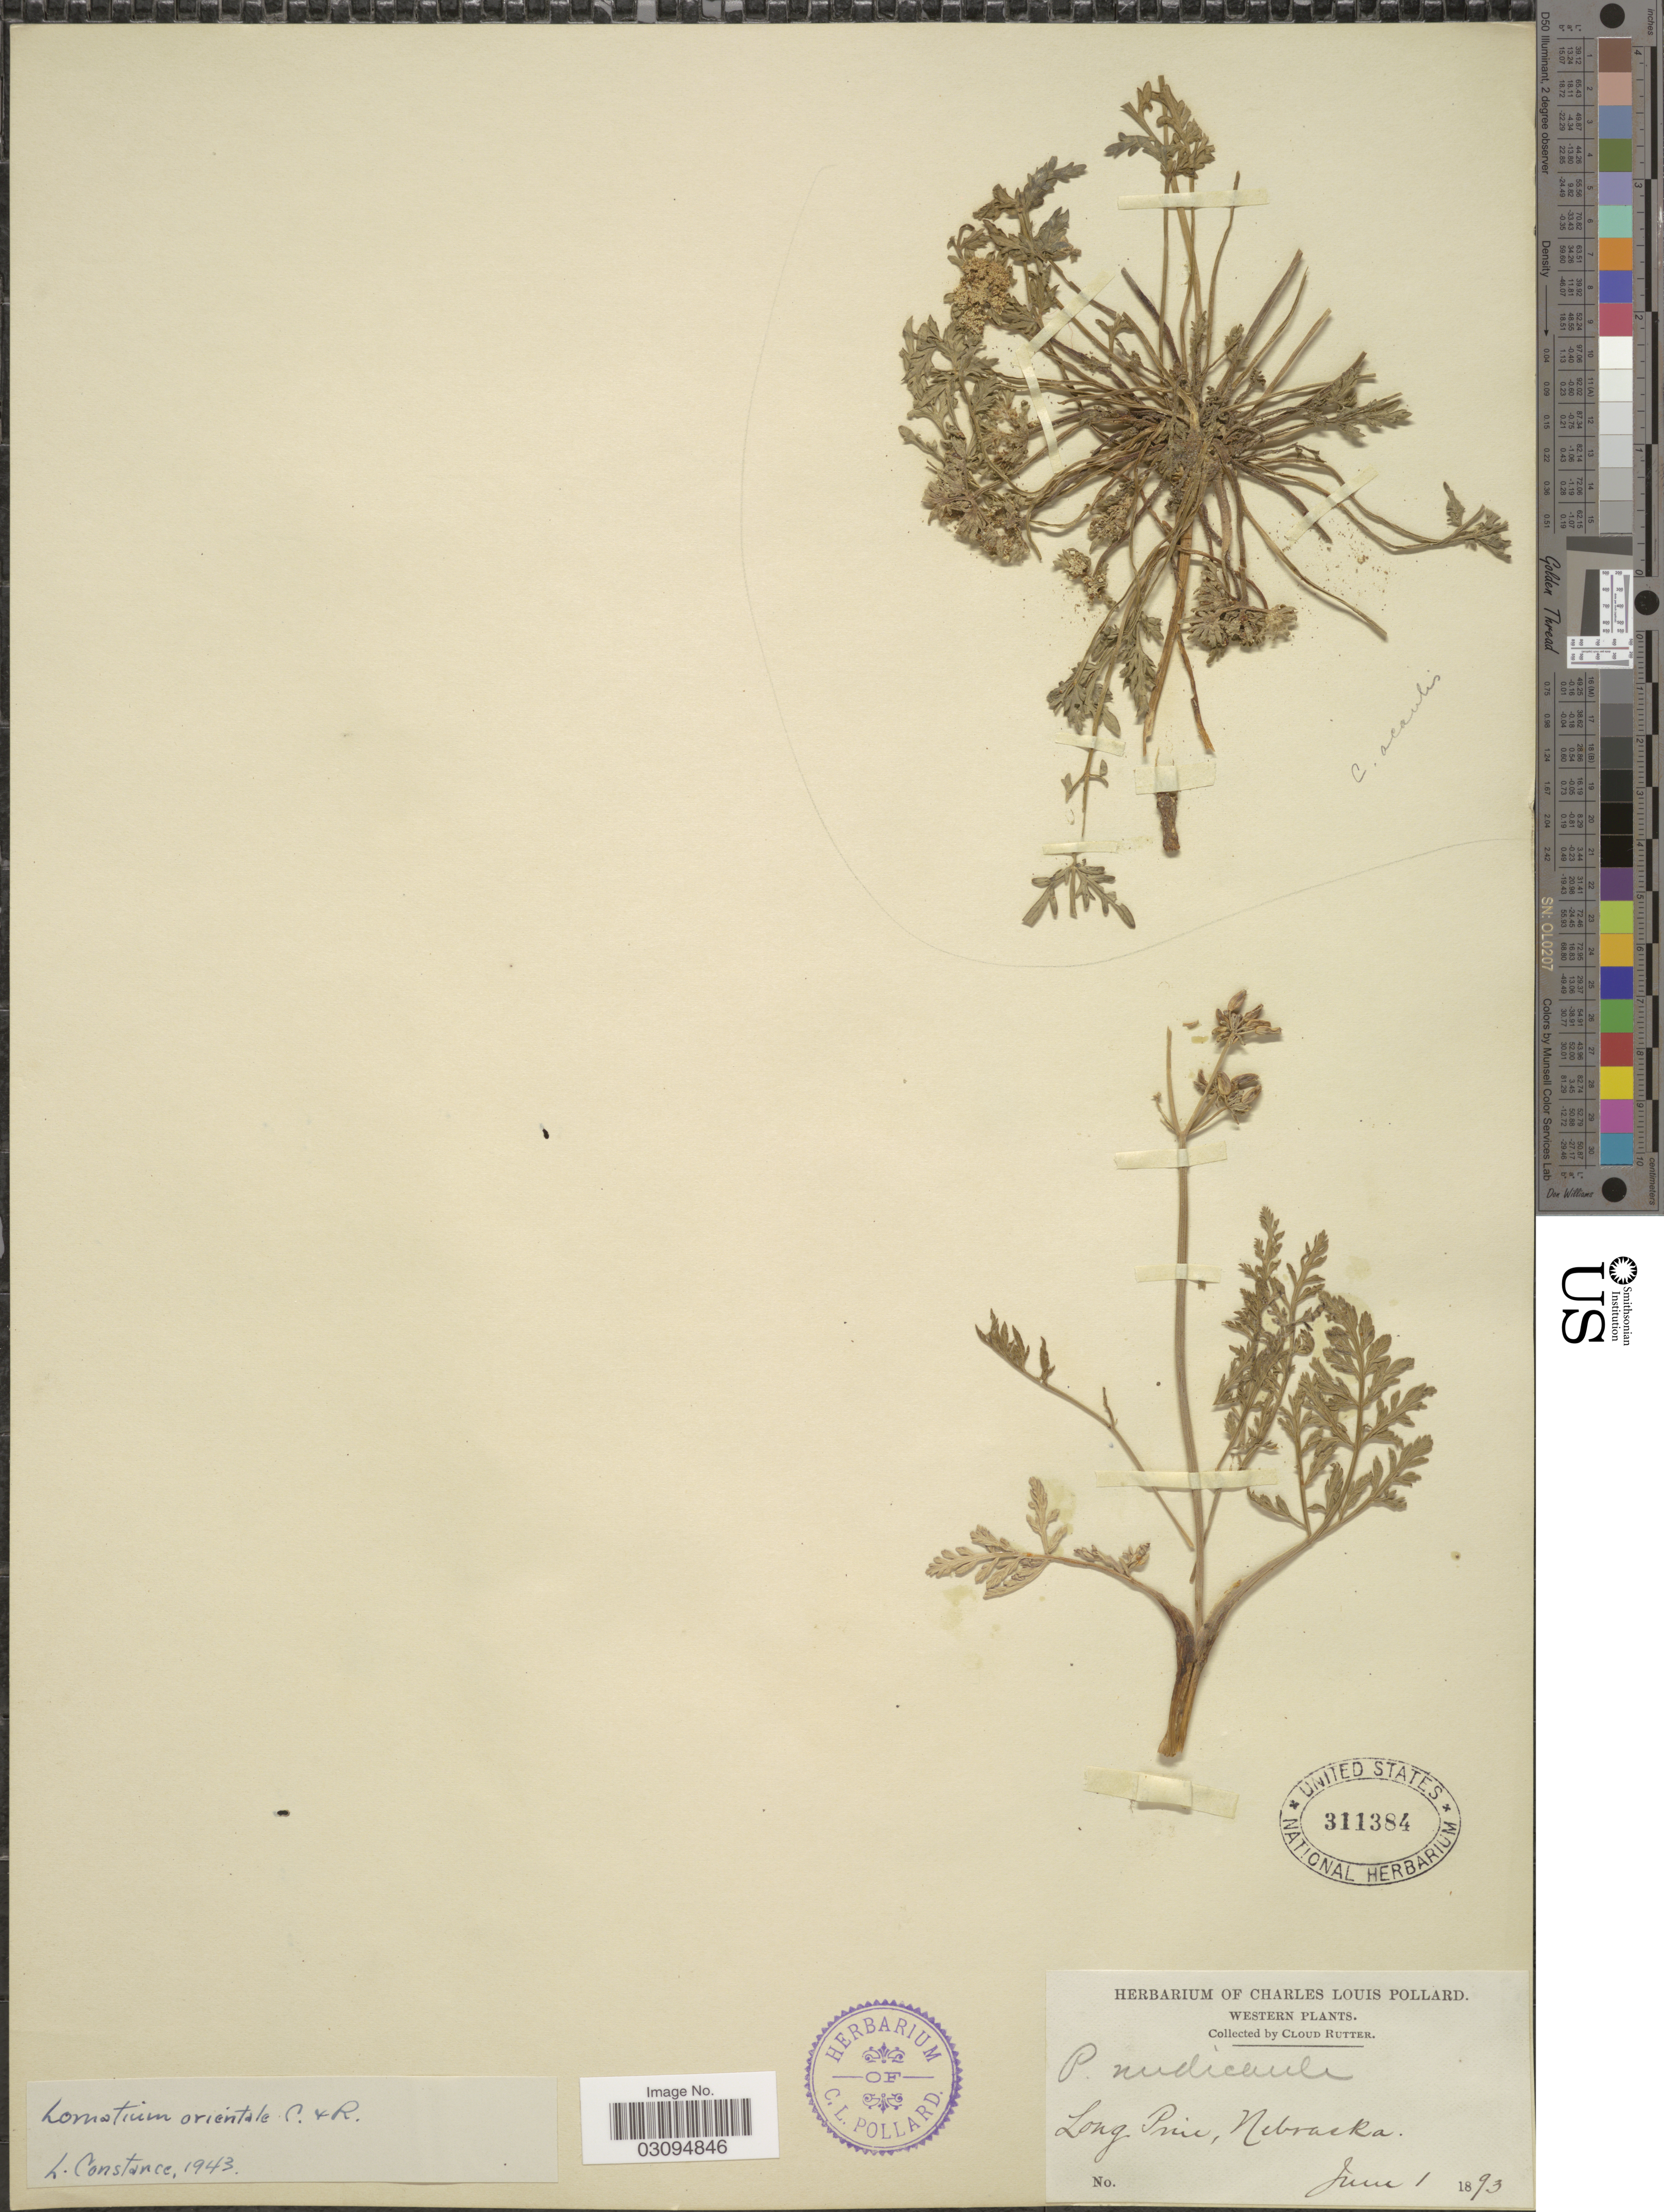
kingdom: Plantae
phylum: Tracheophyta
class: Magnoliopsida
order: Apiales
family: Apiaceae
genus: Lomatium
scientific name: Lomatium orientale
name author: J.M. Coult. & Rose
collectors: C. Rutter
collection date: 1893-06-01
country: United States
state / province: Nebraska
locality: Western. Long Pine.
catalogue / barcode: US 311384